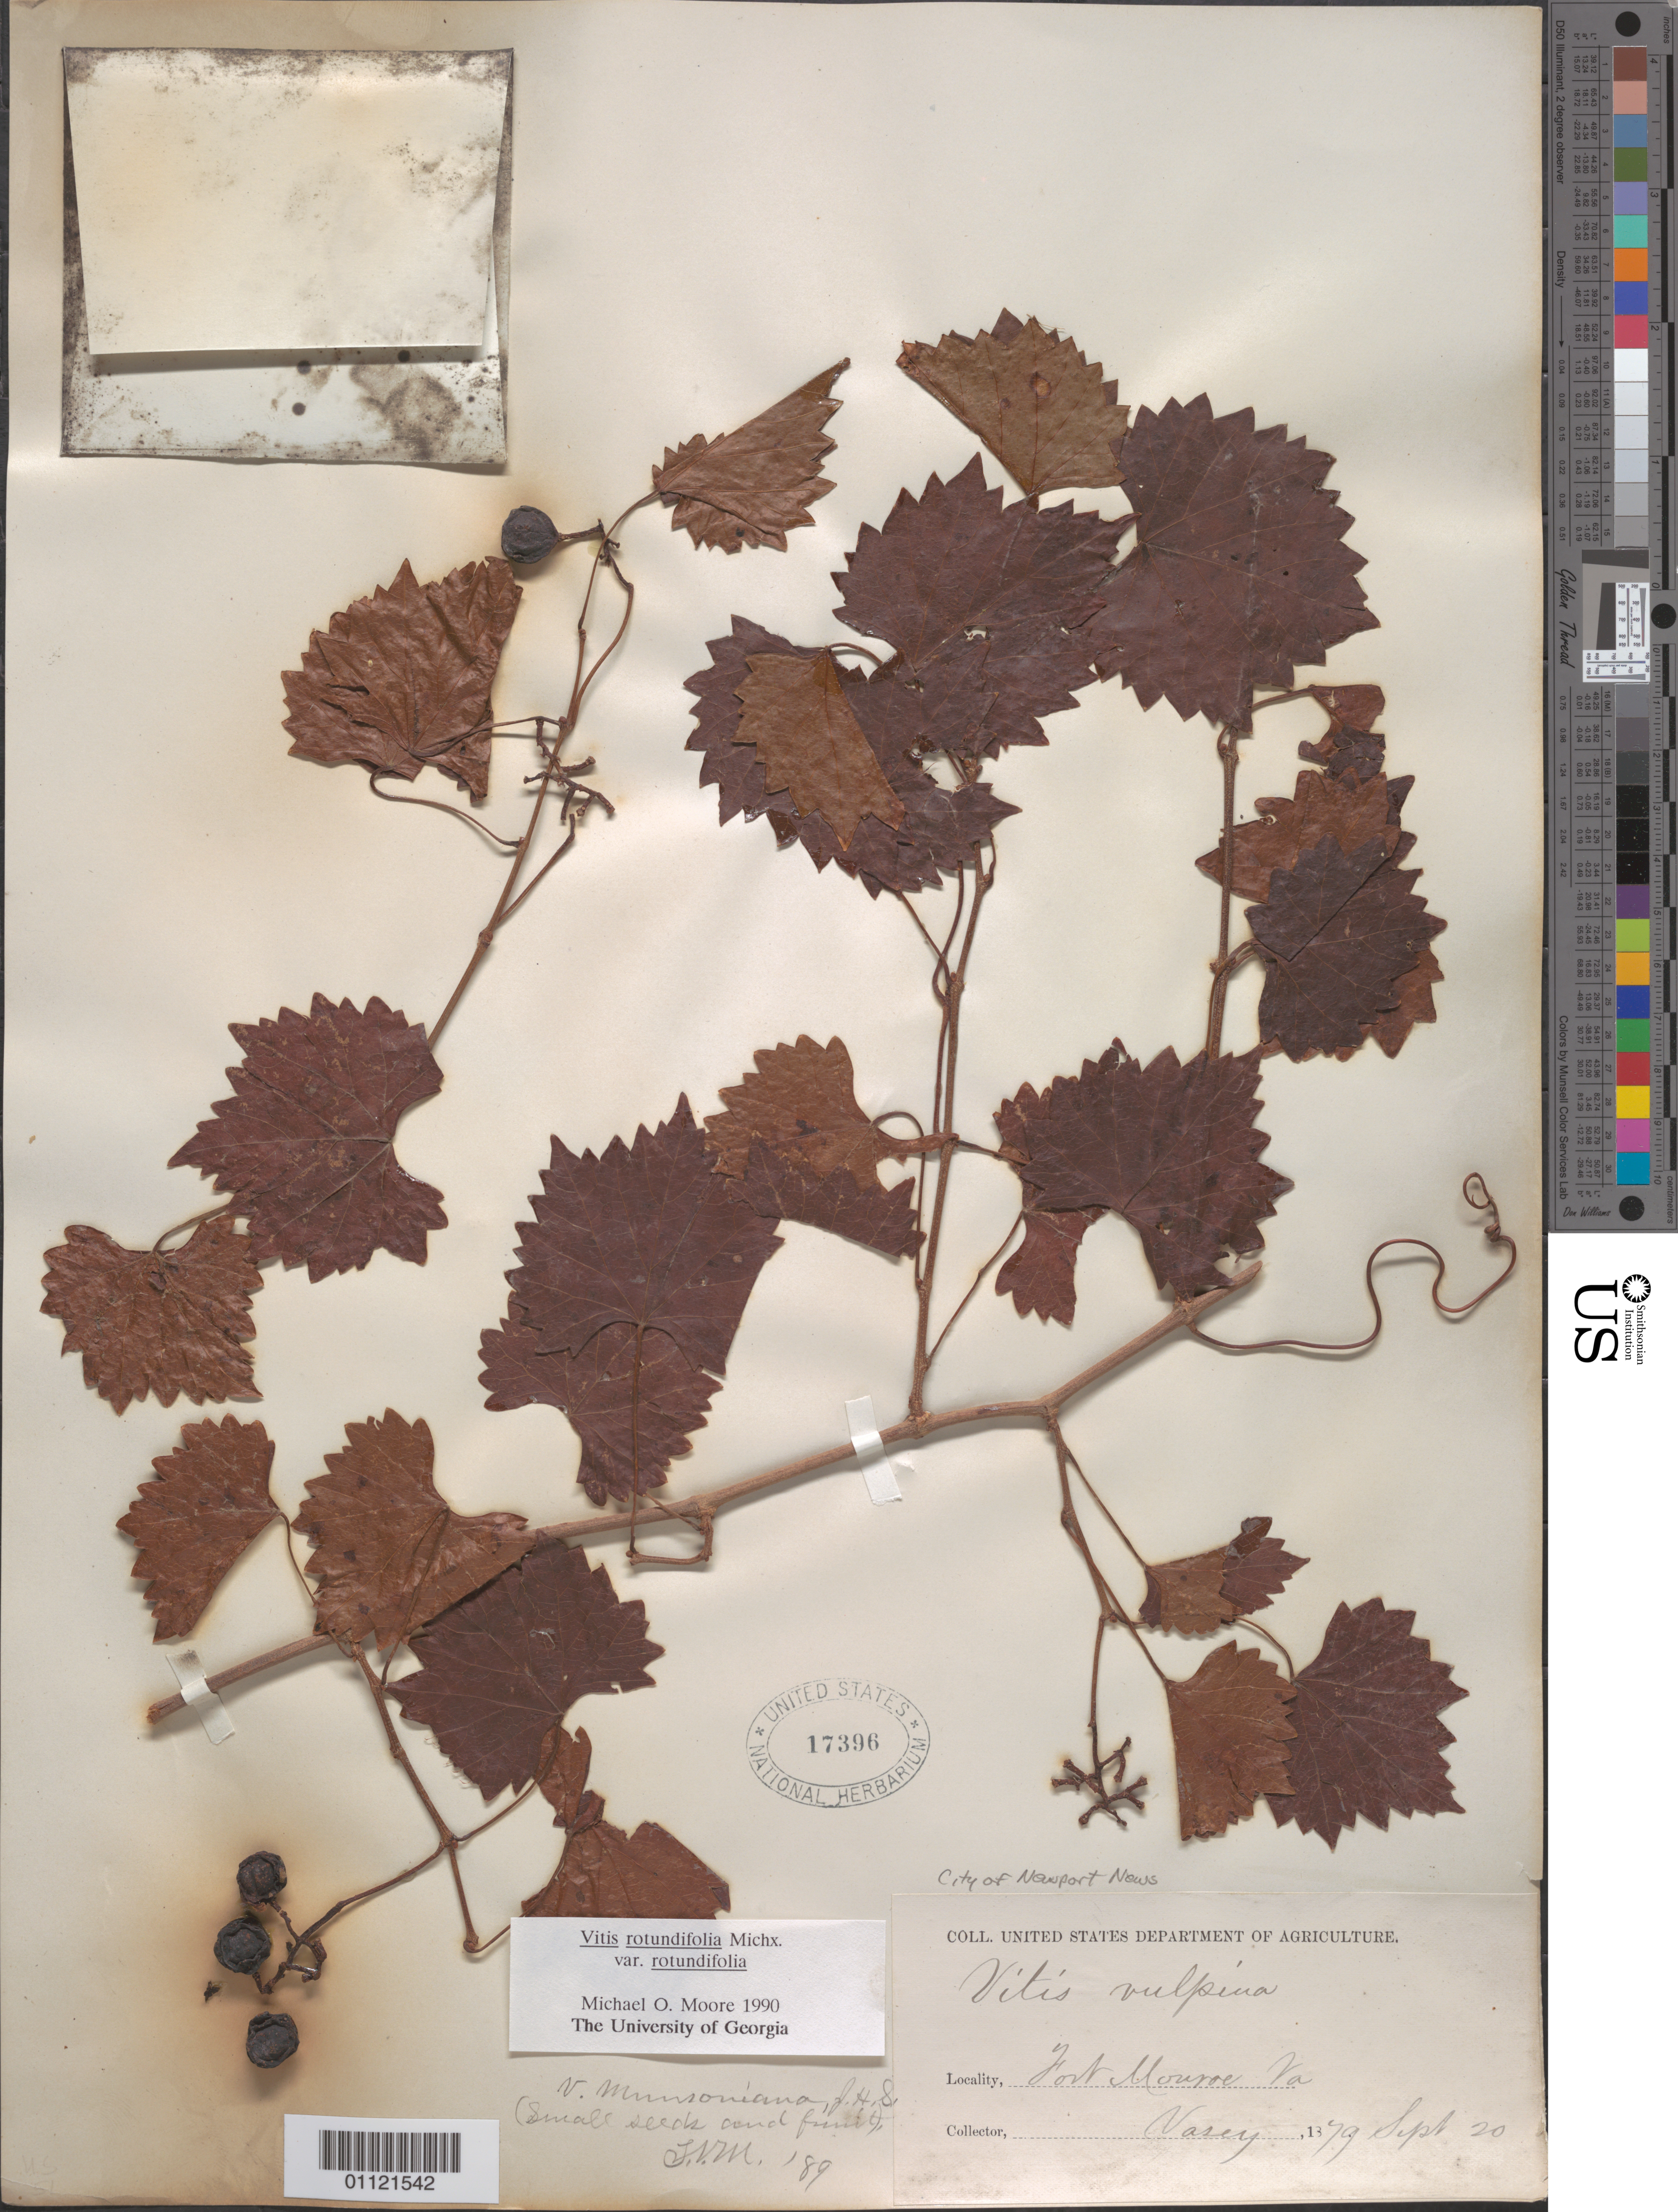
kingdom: Plantae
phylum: Tracheophyta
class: Magnoliopsida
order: Vitales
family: Vitaceae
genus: Vitis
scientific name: Vitis rotundifolia var. rotundifolia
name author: Michx.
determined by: Moore, M. O.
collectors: -. Vassey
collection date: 1879-09-20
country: United States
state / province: Virginia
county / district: City of Hampton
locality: Fort Monroe, city of Newsport News.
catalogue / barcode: US 17396